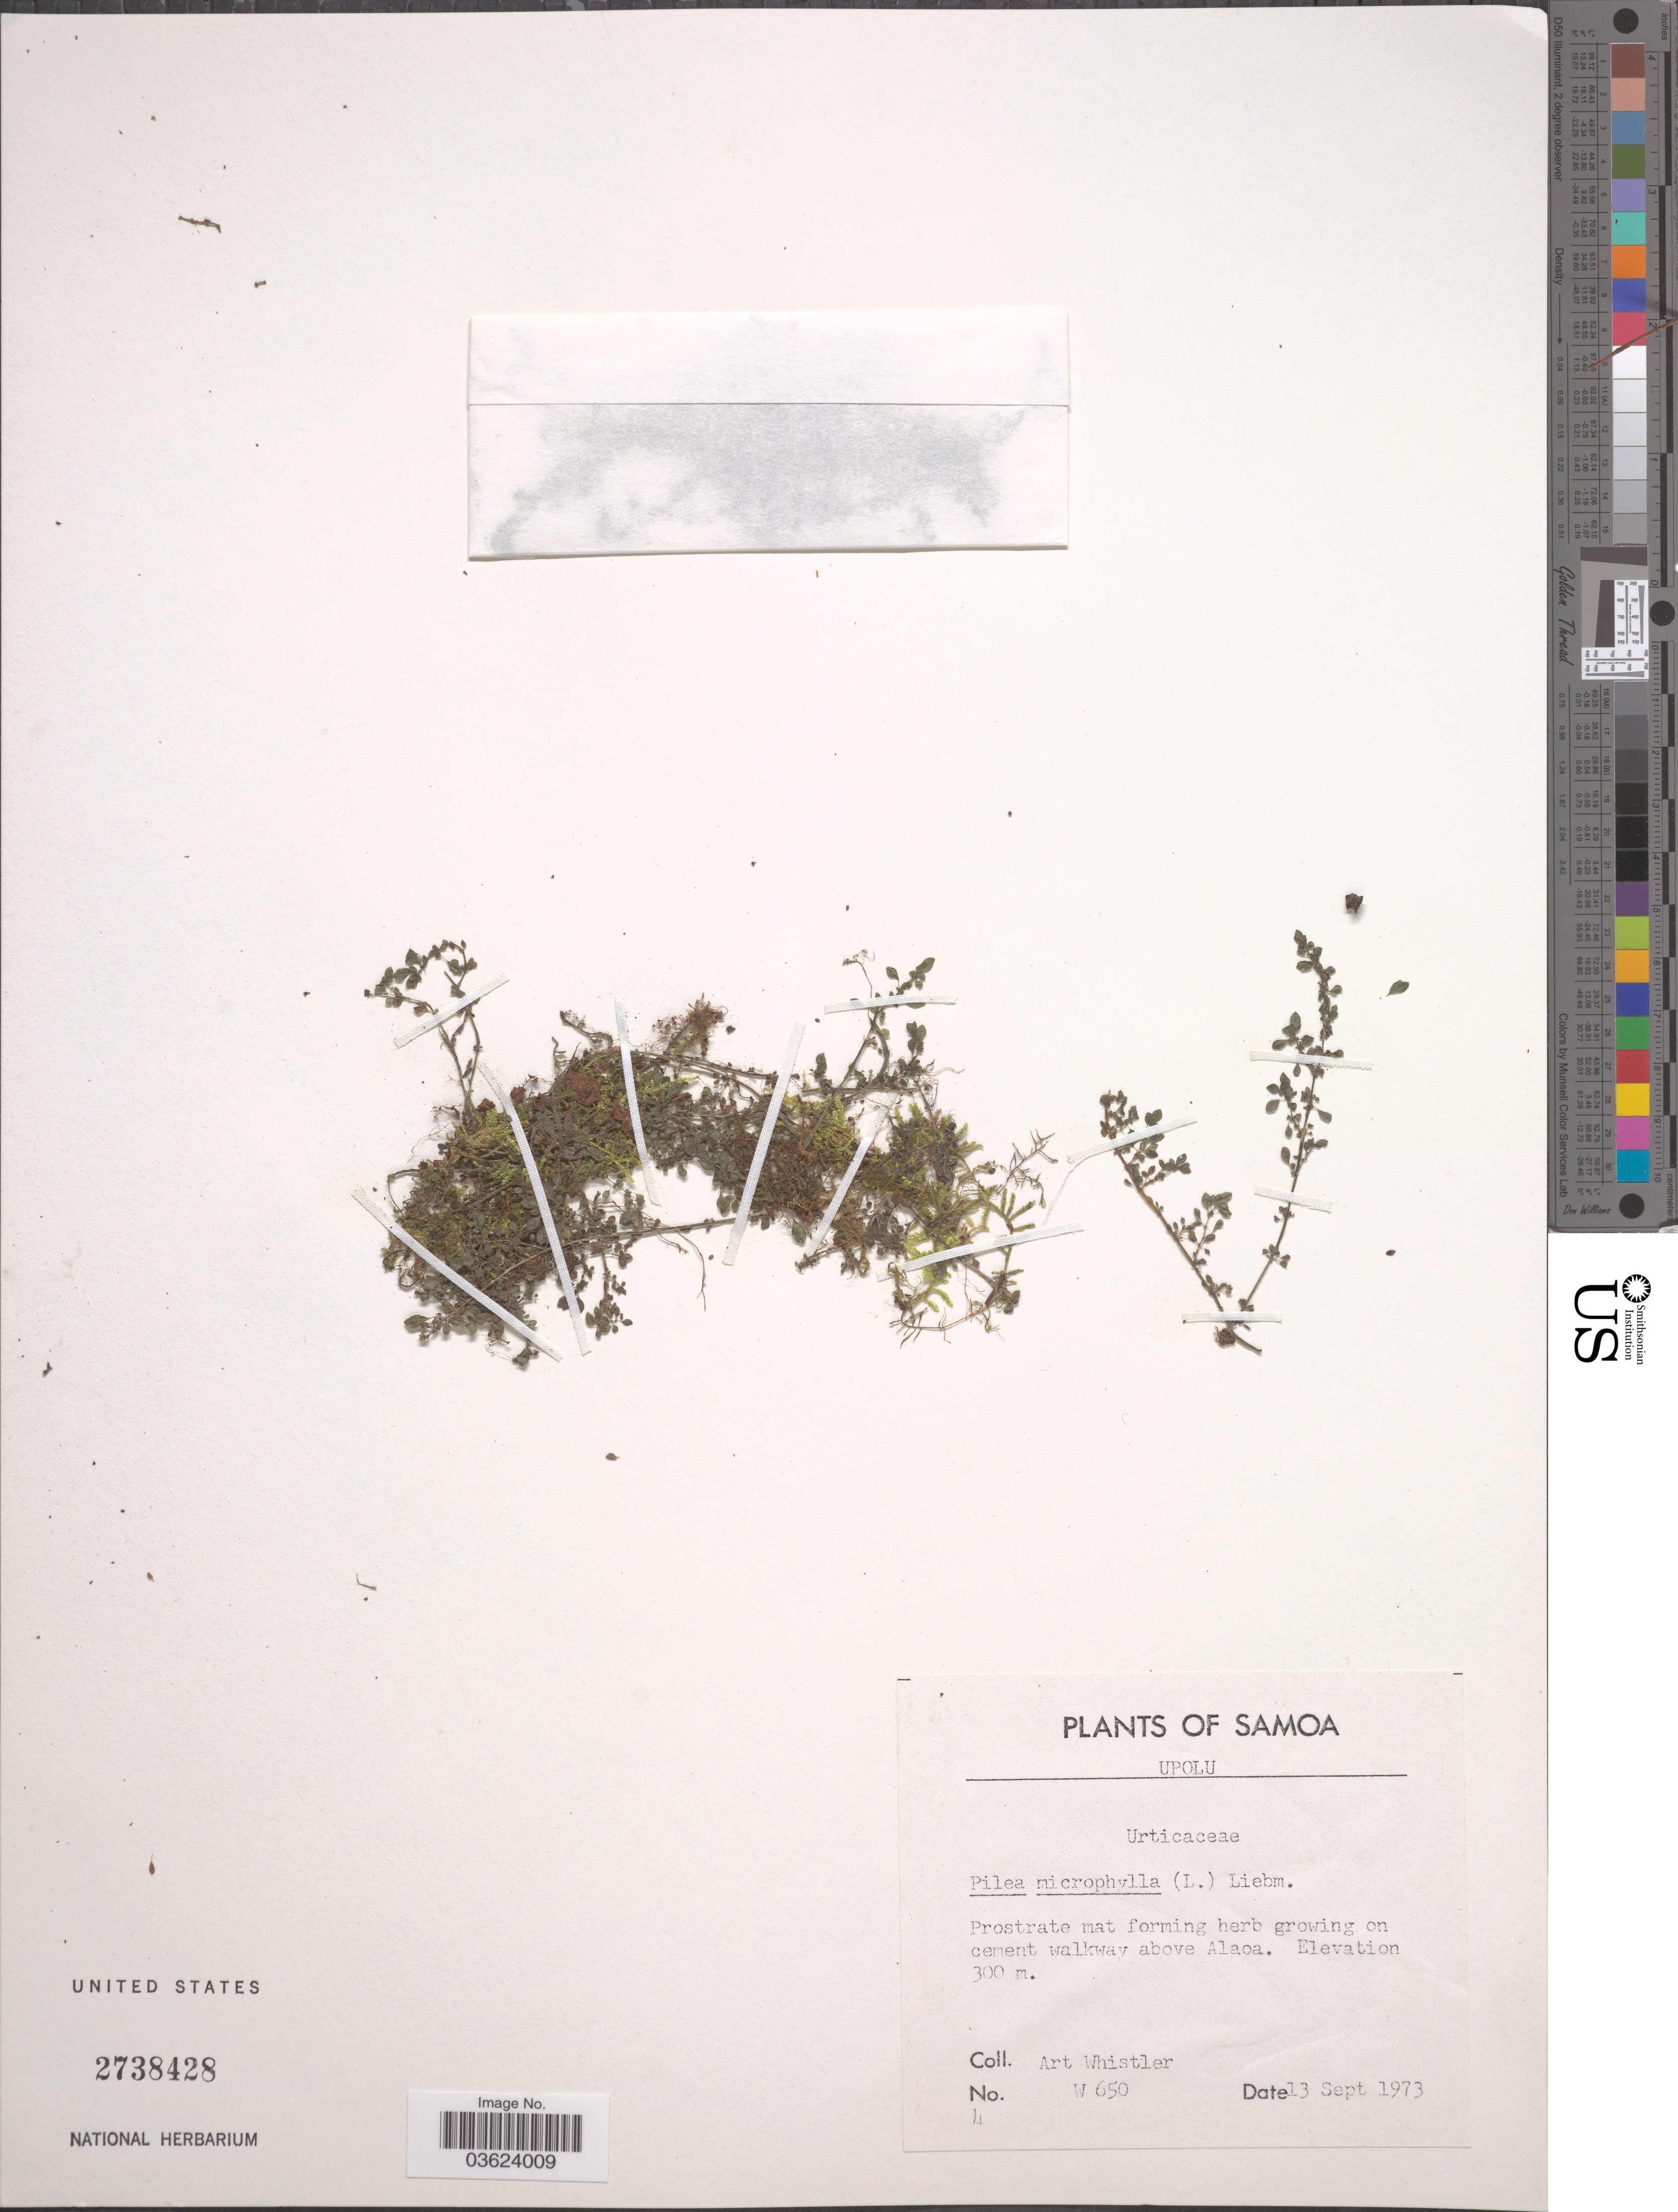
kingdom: Plantae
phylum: Tracheophyta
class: Magnoliopsida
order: Rosales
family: Urticaceae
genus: Pilea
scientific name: Pilea microphylla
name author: (L.) Liebm.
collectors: A. Whistler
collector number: W650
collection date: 1973-09-13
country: Samoa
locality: Samoa. Upolu. On cement walkway above Alaoa.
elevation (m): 300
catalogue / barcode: US 2738428